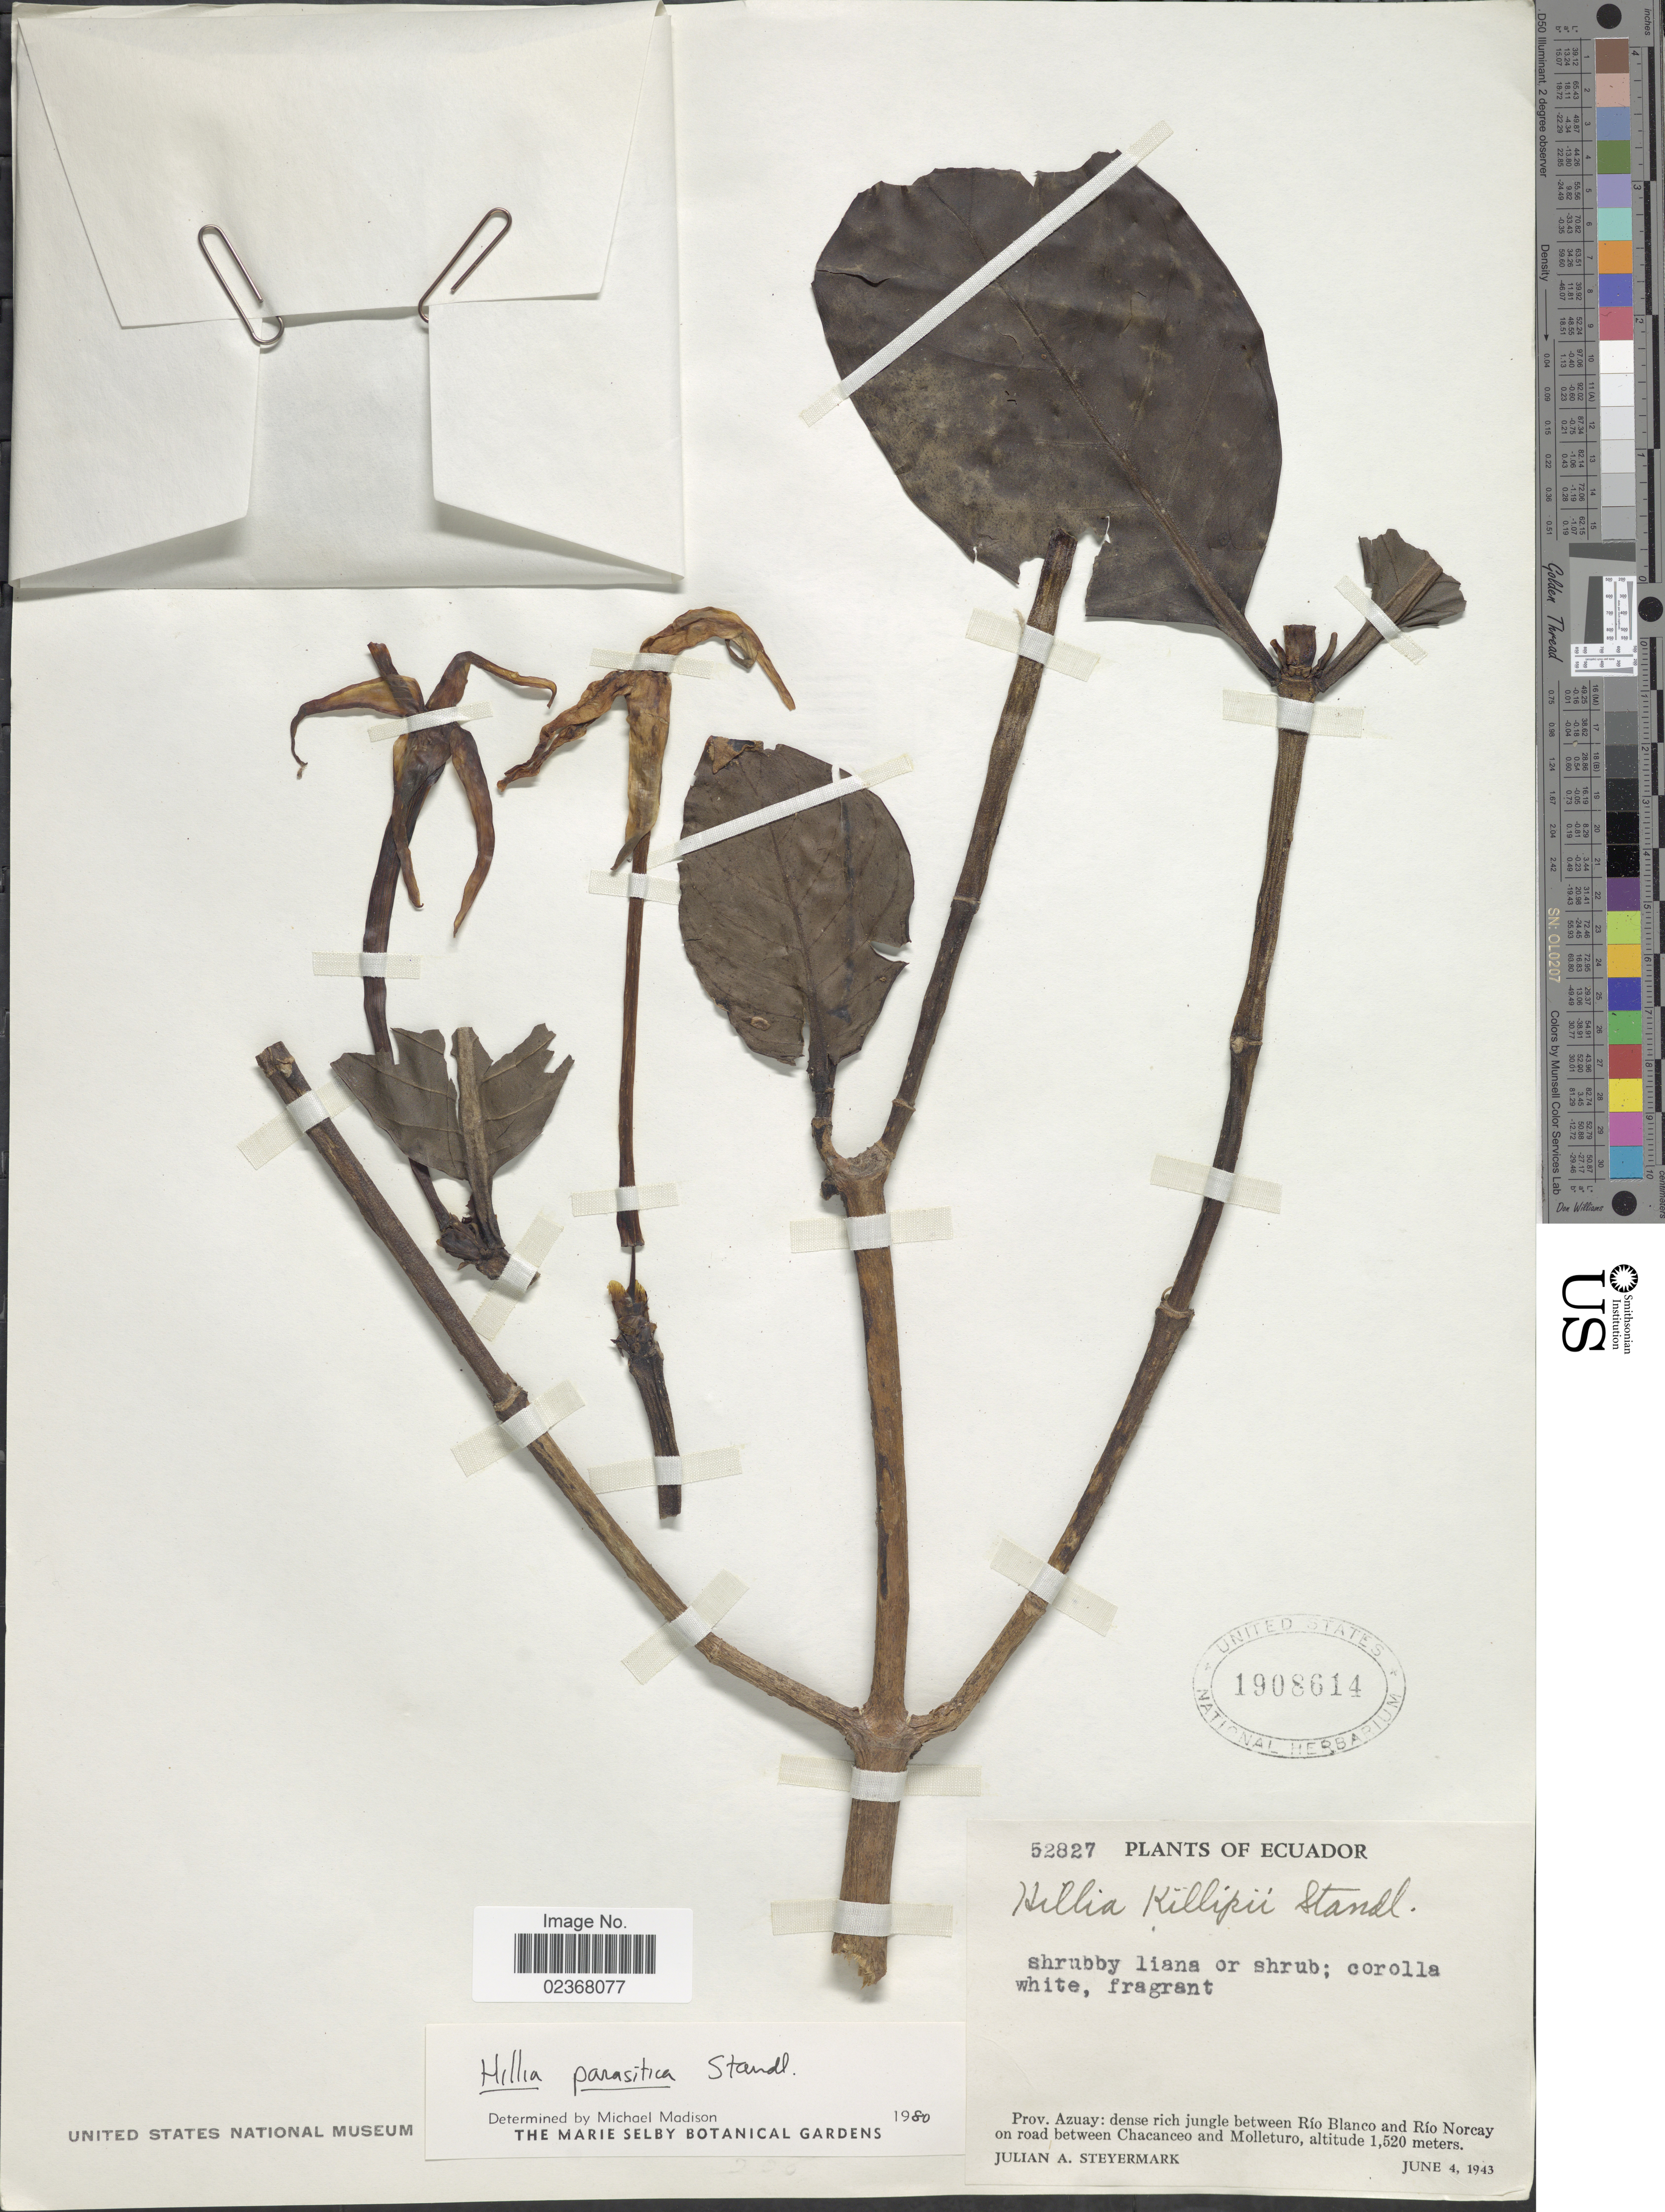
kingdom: Plantae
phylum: Tracheophyta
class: Magnoliopsida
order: Gentianales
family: Rubiaceae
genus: Hillia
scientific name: Hillia parasitica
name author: Jacq.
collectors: J. Steyermark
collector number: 52827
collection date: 1943-06-04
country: Ecuador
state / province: Azuay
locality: Prov. Azuay: dense rich jungle between Rio Blanco and Rio Norcay on road between Chacanceo and Molleturo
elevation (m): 1520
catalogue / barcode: US 1908614